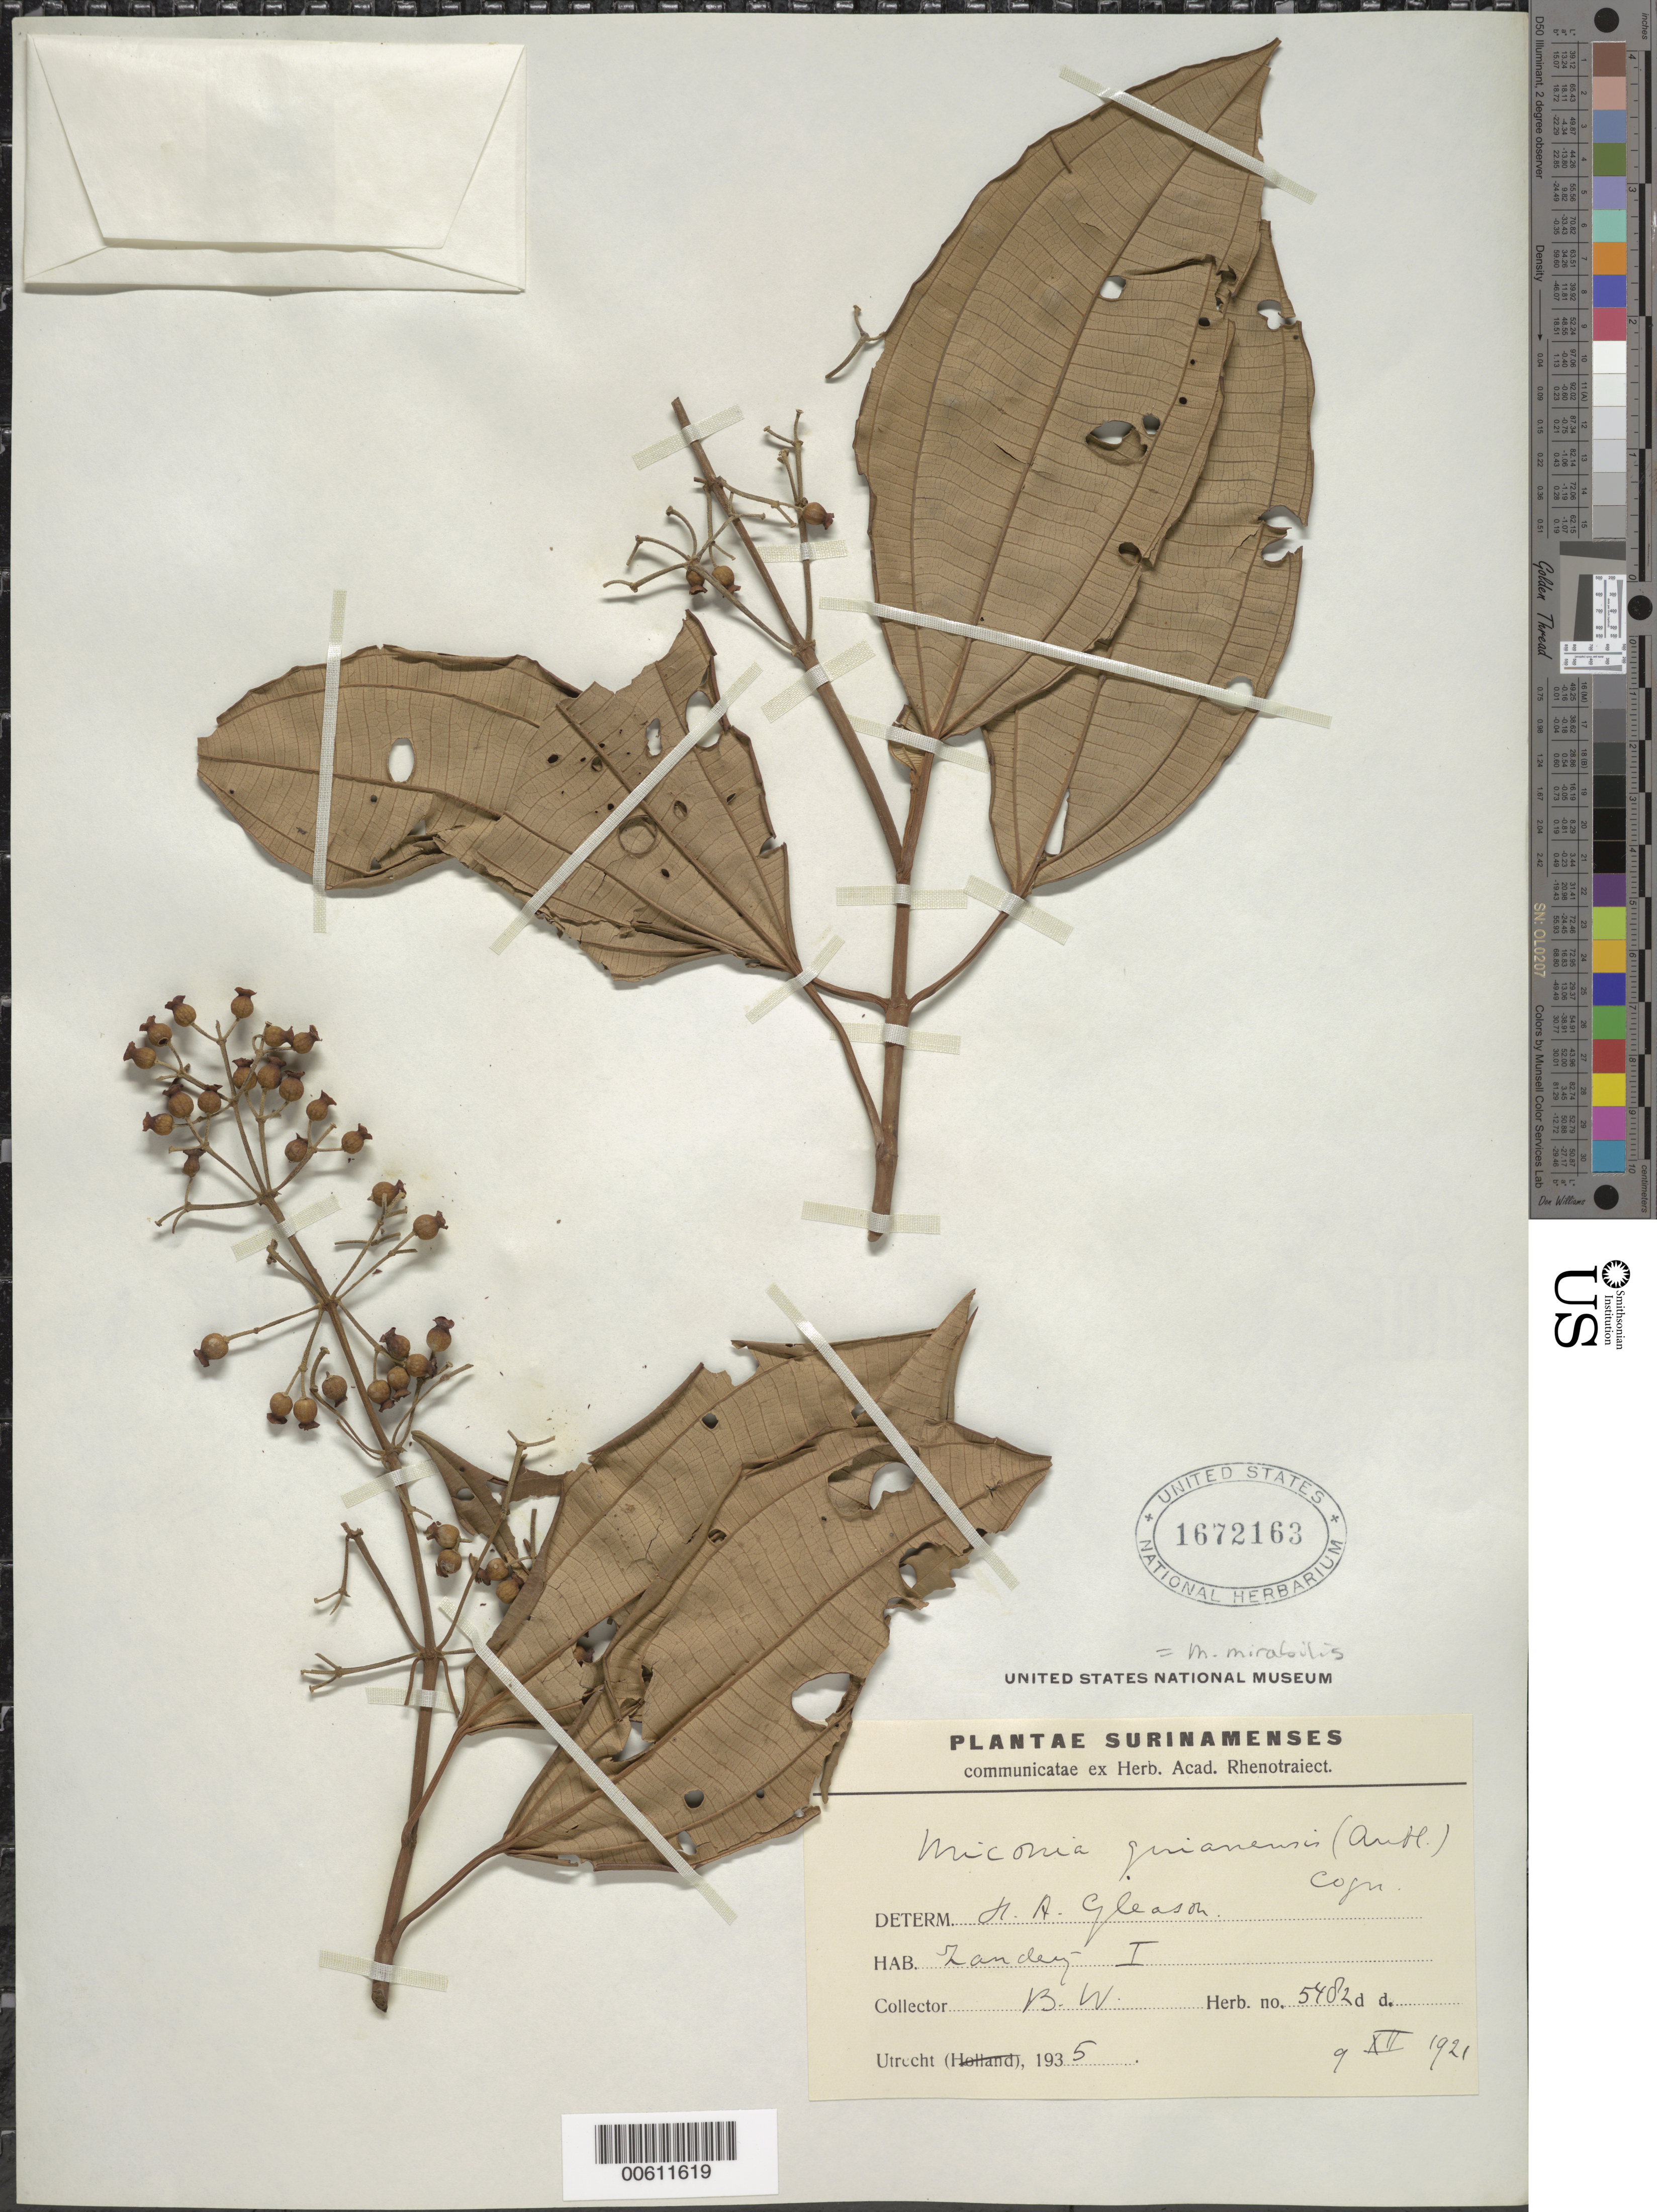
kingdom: Plantae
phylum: Tracheophyta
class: Magnoliopsida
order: Myrtales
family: Melastomataceae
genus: Miconia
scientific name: Miconia mirabilis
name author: (Aubl.) L.O. Williams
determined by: Gleason, H. A.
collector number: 5482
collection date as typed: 9-Dec-21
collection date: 1921-12-09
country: Suriname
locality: Zanderij I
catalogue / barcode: US 1672163